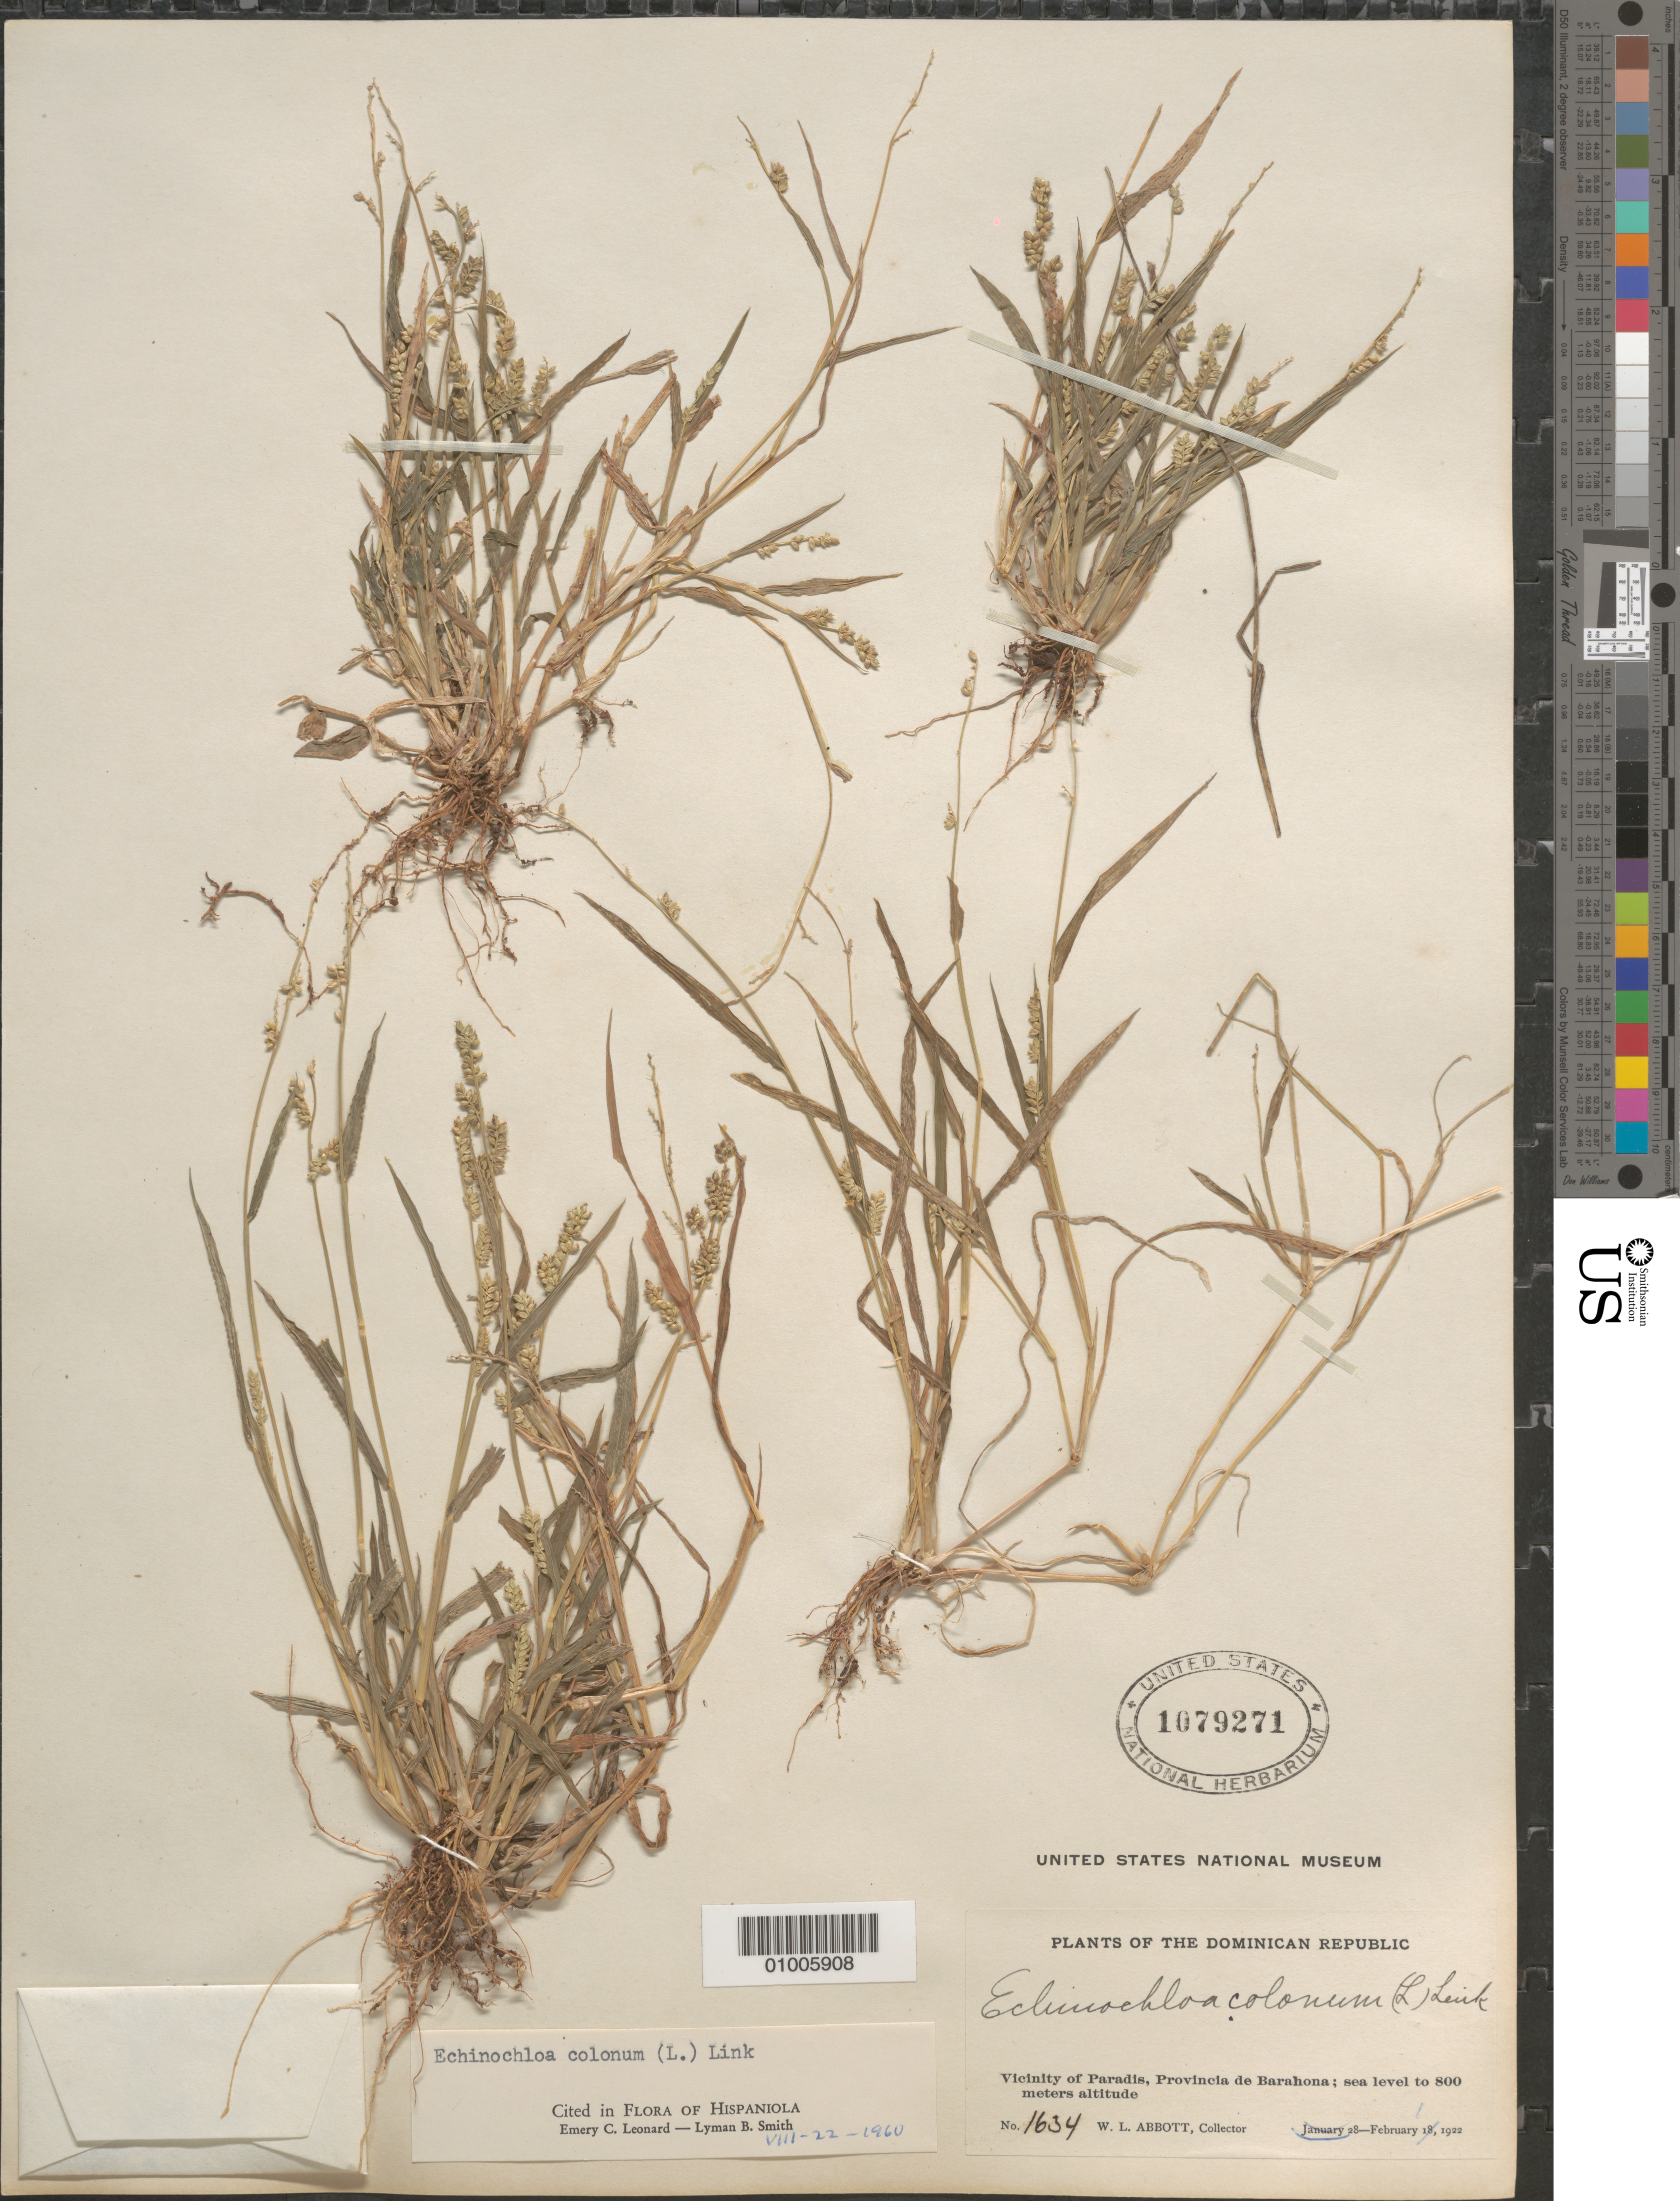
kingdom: Plantae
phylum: Tracheophyta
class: Liliopsida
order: Poales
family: Poaceae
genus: Echinochloa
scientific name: Echinochloa colona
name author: (L.) Link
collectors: W. L. Abbott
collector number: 1634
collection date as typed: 01 Feb 1922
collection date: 1922-02-01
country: Dominican Republic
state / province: Barahona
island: Hispaniola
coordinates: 0 N, 0 E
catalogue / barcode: US 1079271